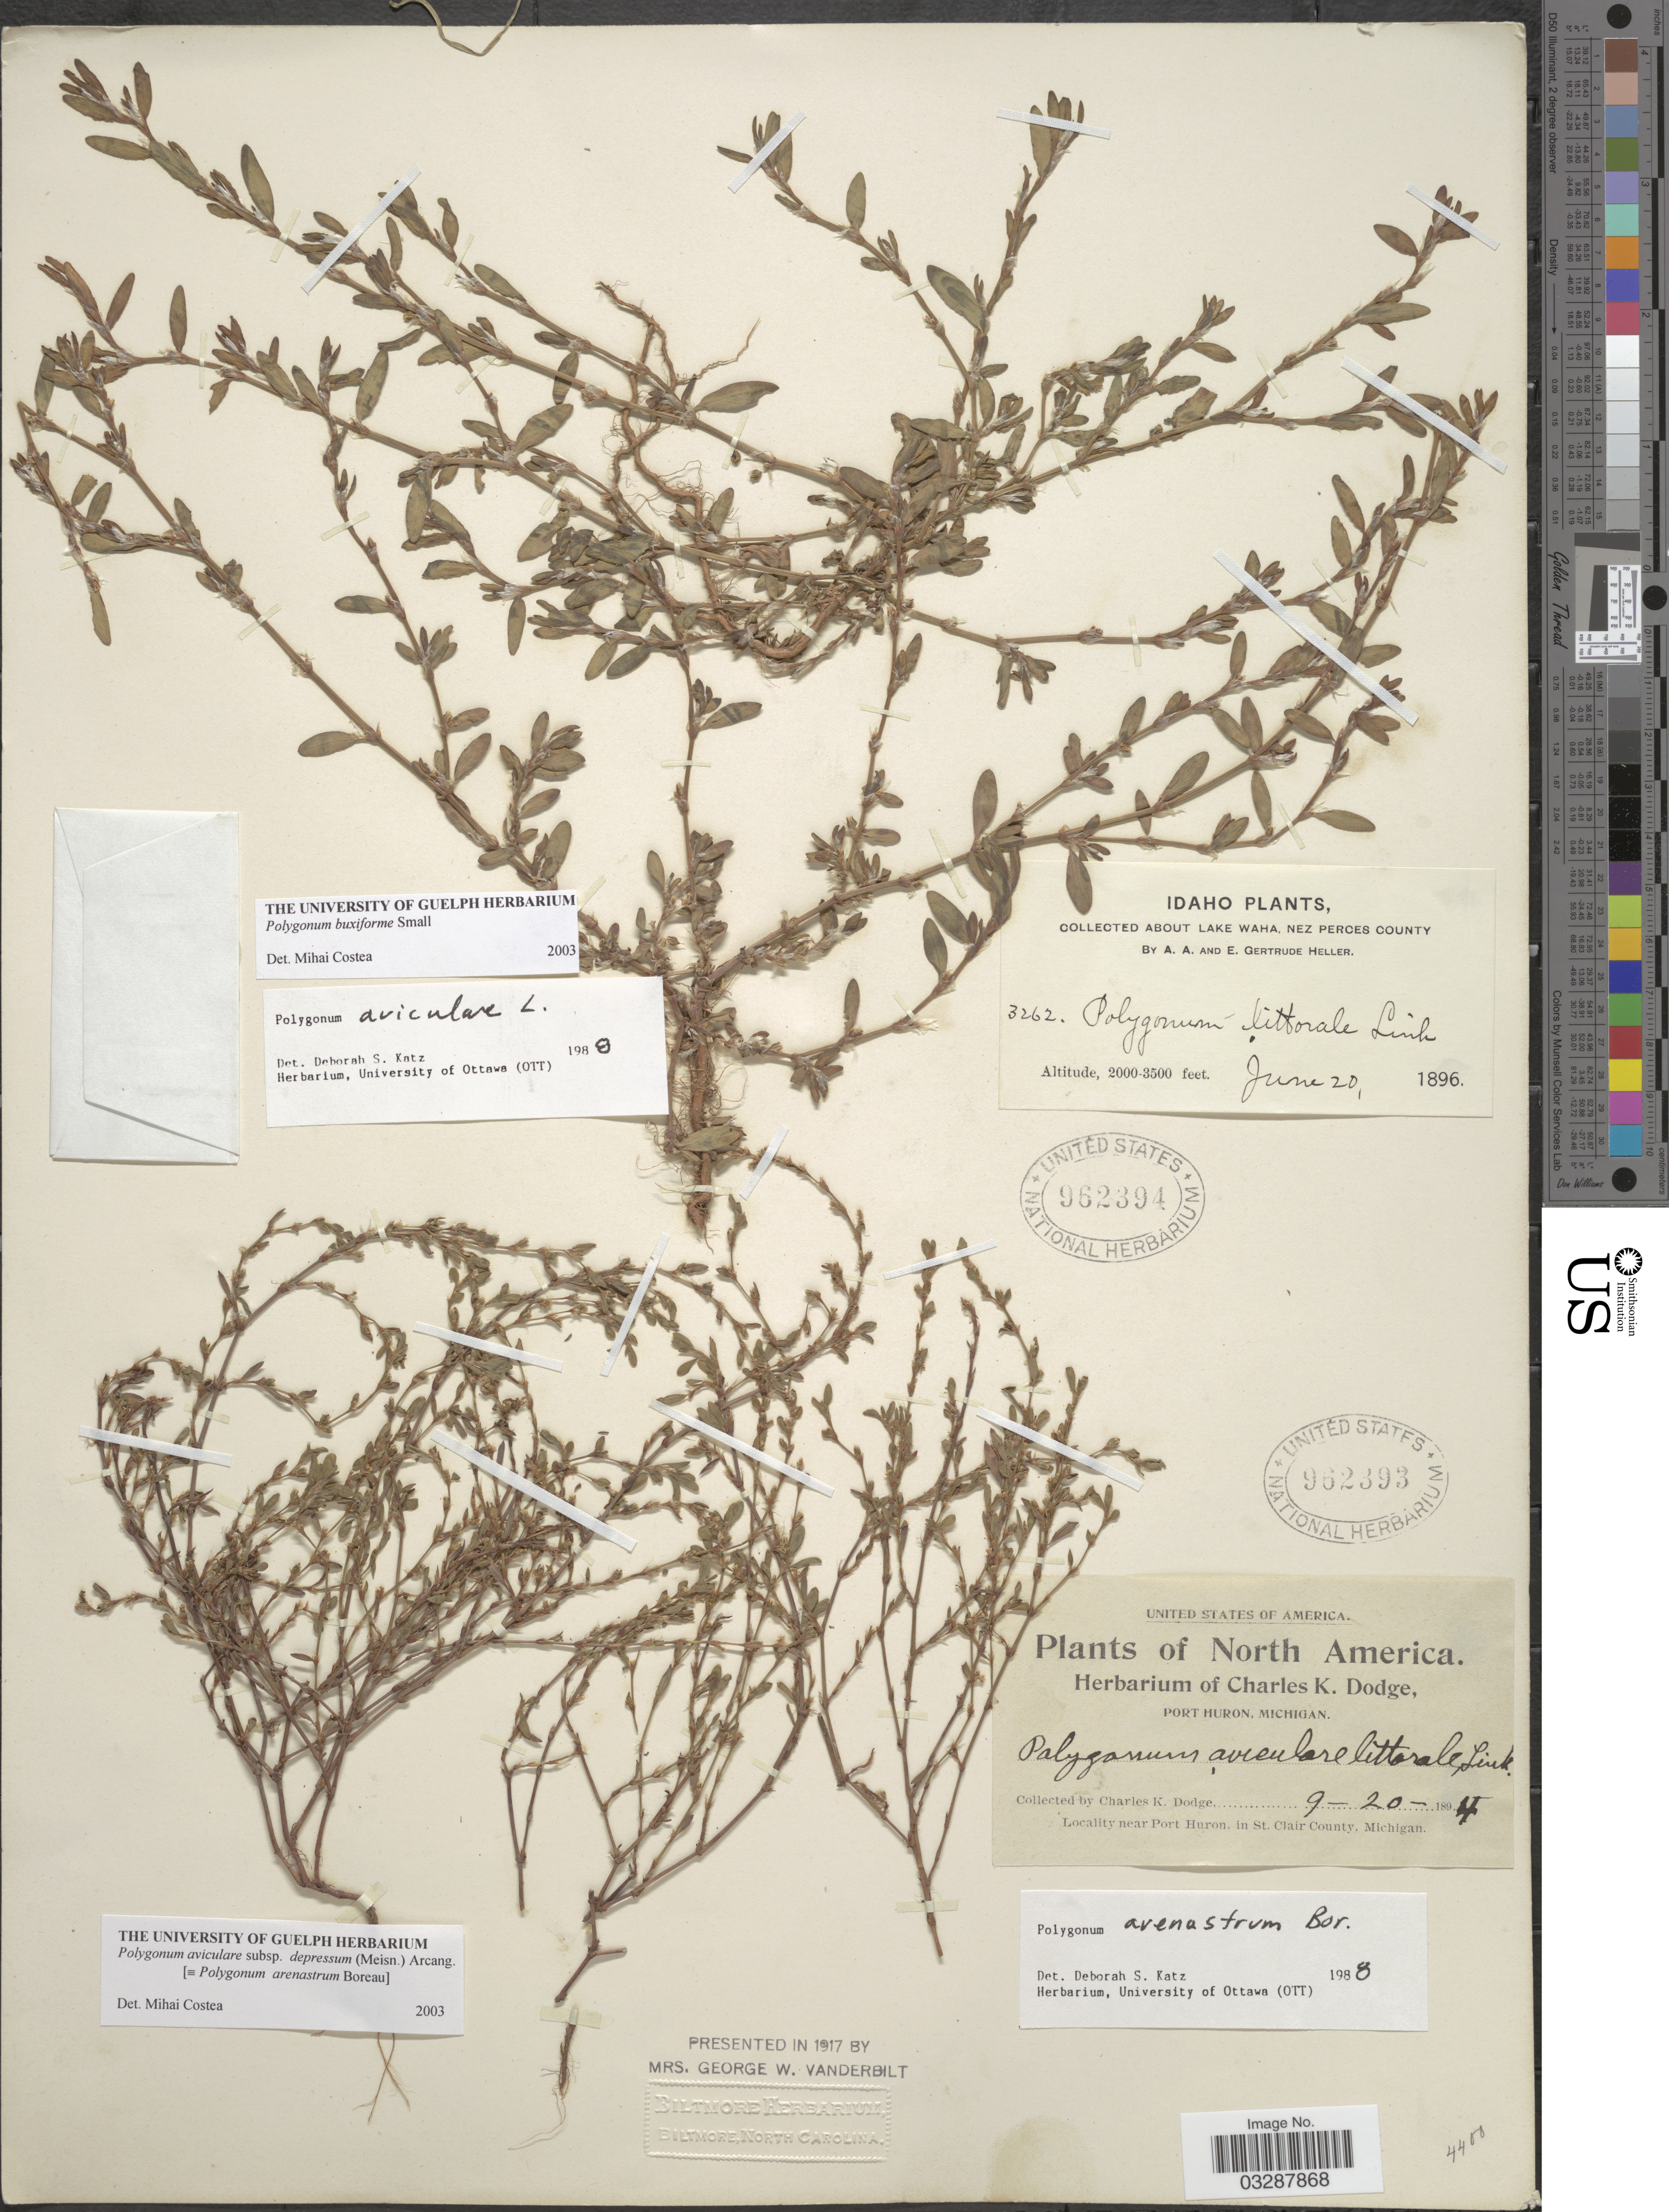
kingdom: Plantae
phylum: Tracheophyta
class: Magnoliopsida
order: Caryophyllales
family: Polygonaceae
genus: Polygonum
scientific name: Polygonum aviculare subsp. depressum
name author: (Meisn.) Arcang.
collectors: C. K. Dodge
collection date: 1894-09-20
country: United States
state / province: Michigan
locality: Near Port Huron, in St. Clair County.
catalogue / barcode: US 962393